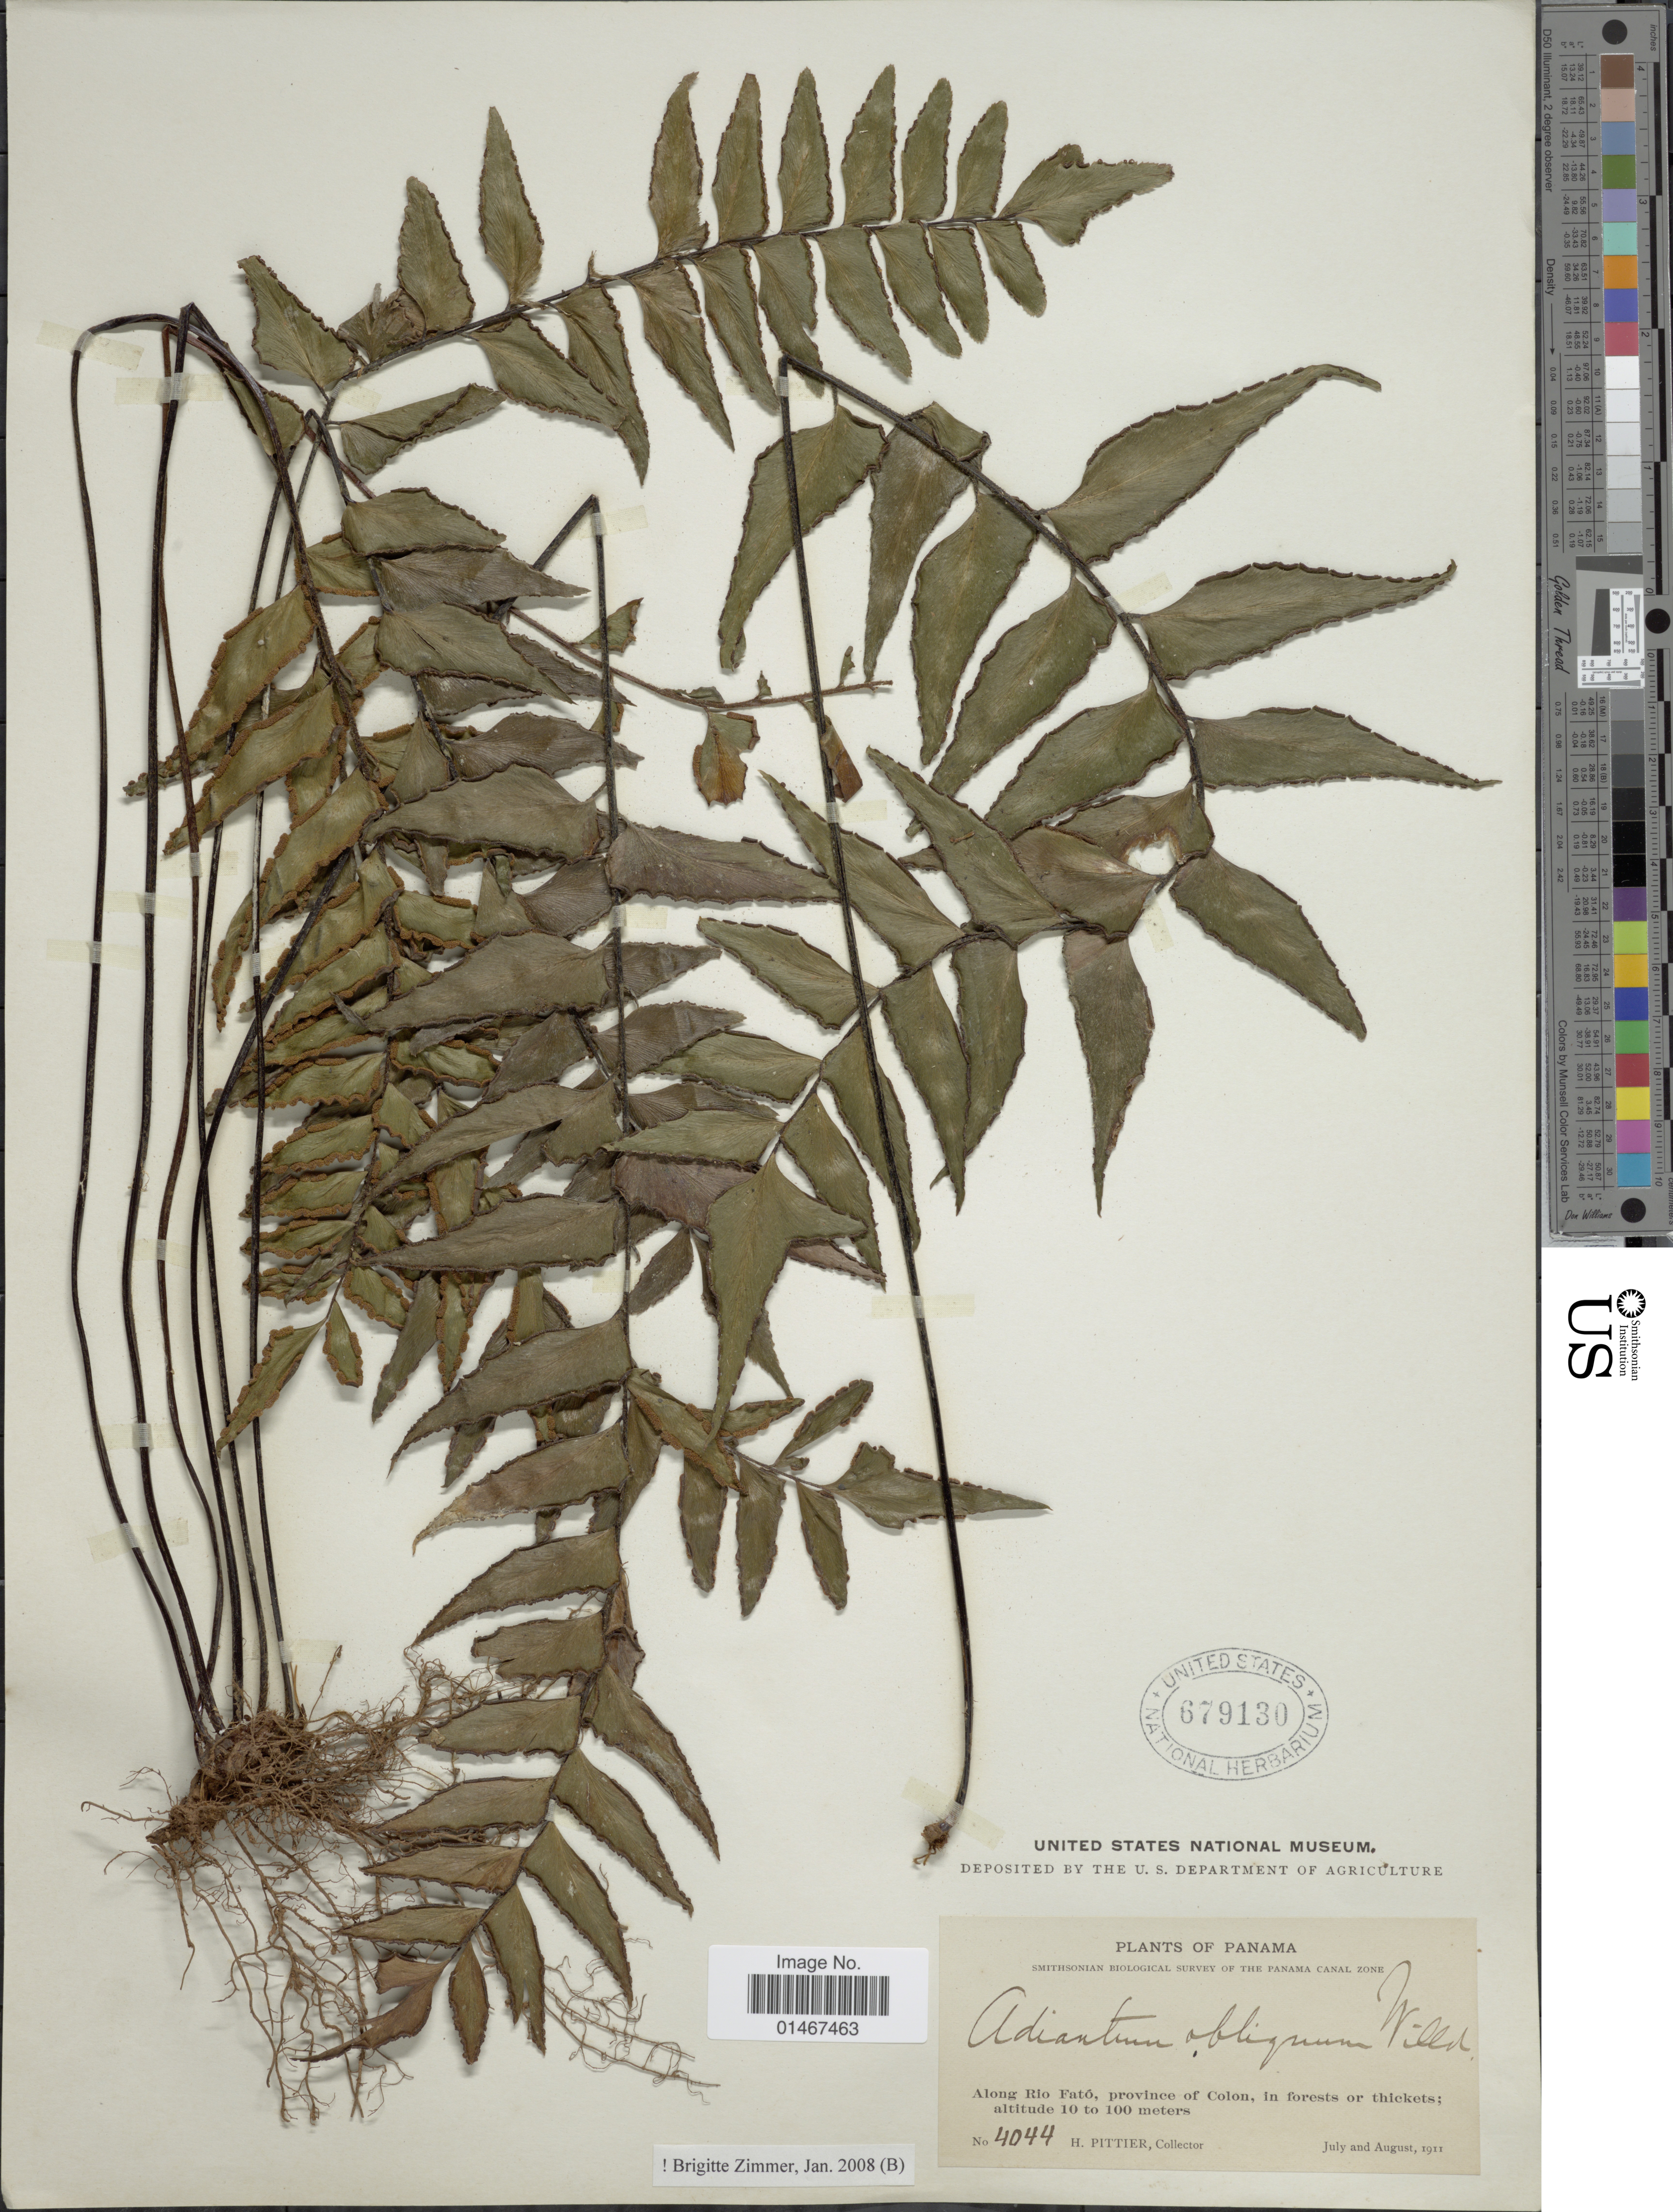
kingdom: Plantae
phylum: Tracheophyta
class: Polypodiopsida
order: Polypodiales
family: Pteridaceae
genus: Adiantum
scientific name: Adiantum obliquum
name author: Willd.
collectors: H. F. Pittier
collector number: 4044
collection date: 1911-07/1911-08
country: Panama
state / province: Panamá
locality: Along Rio Fato, province of Colon.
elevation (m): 10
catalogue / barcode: US 679130